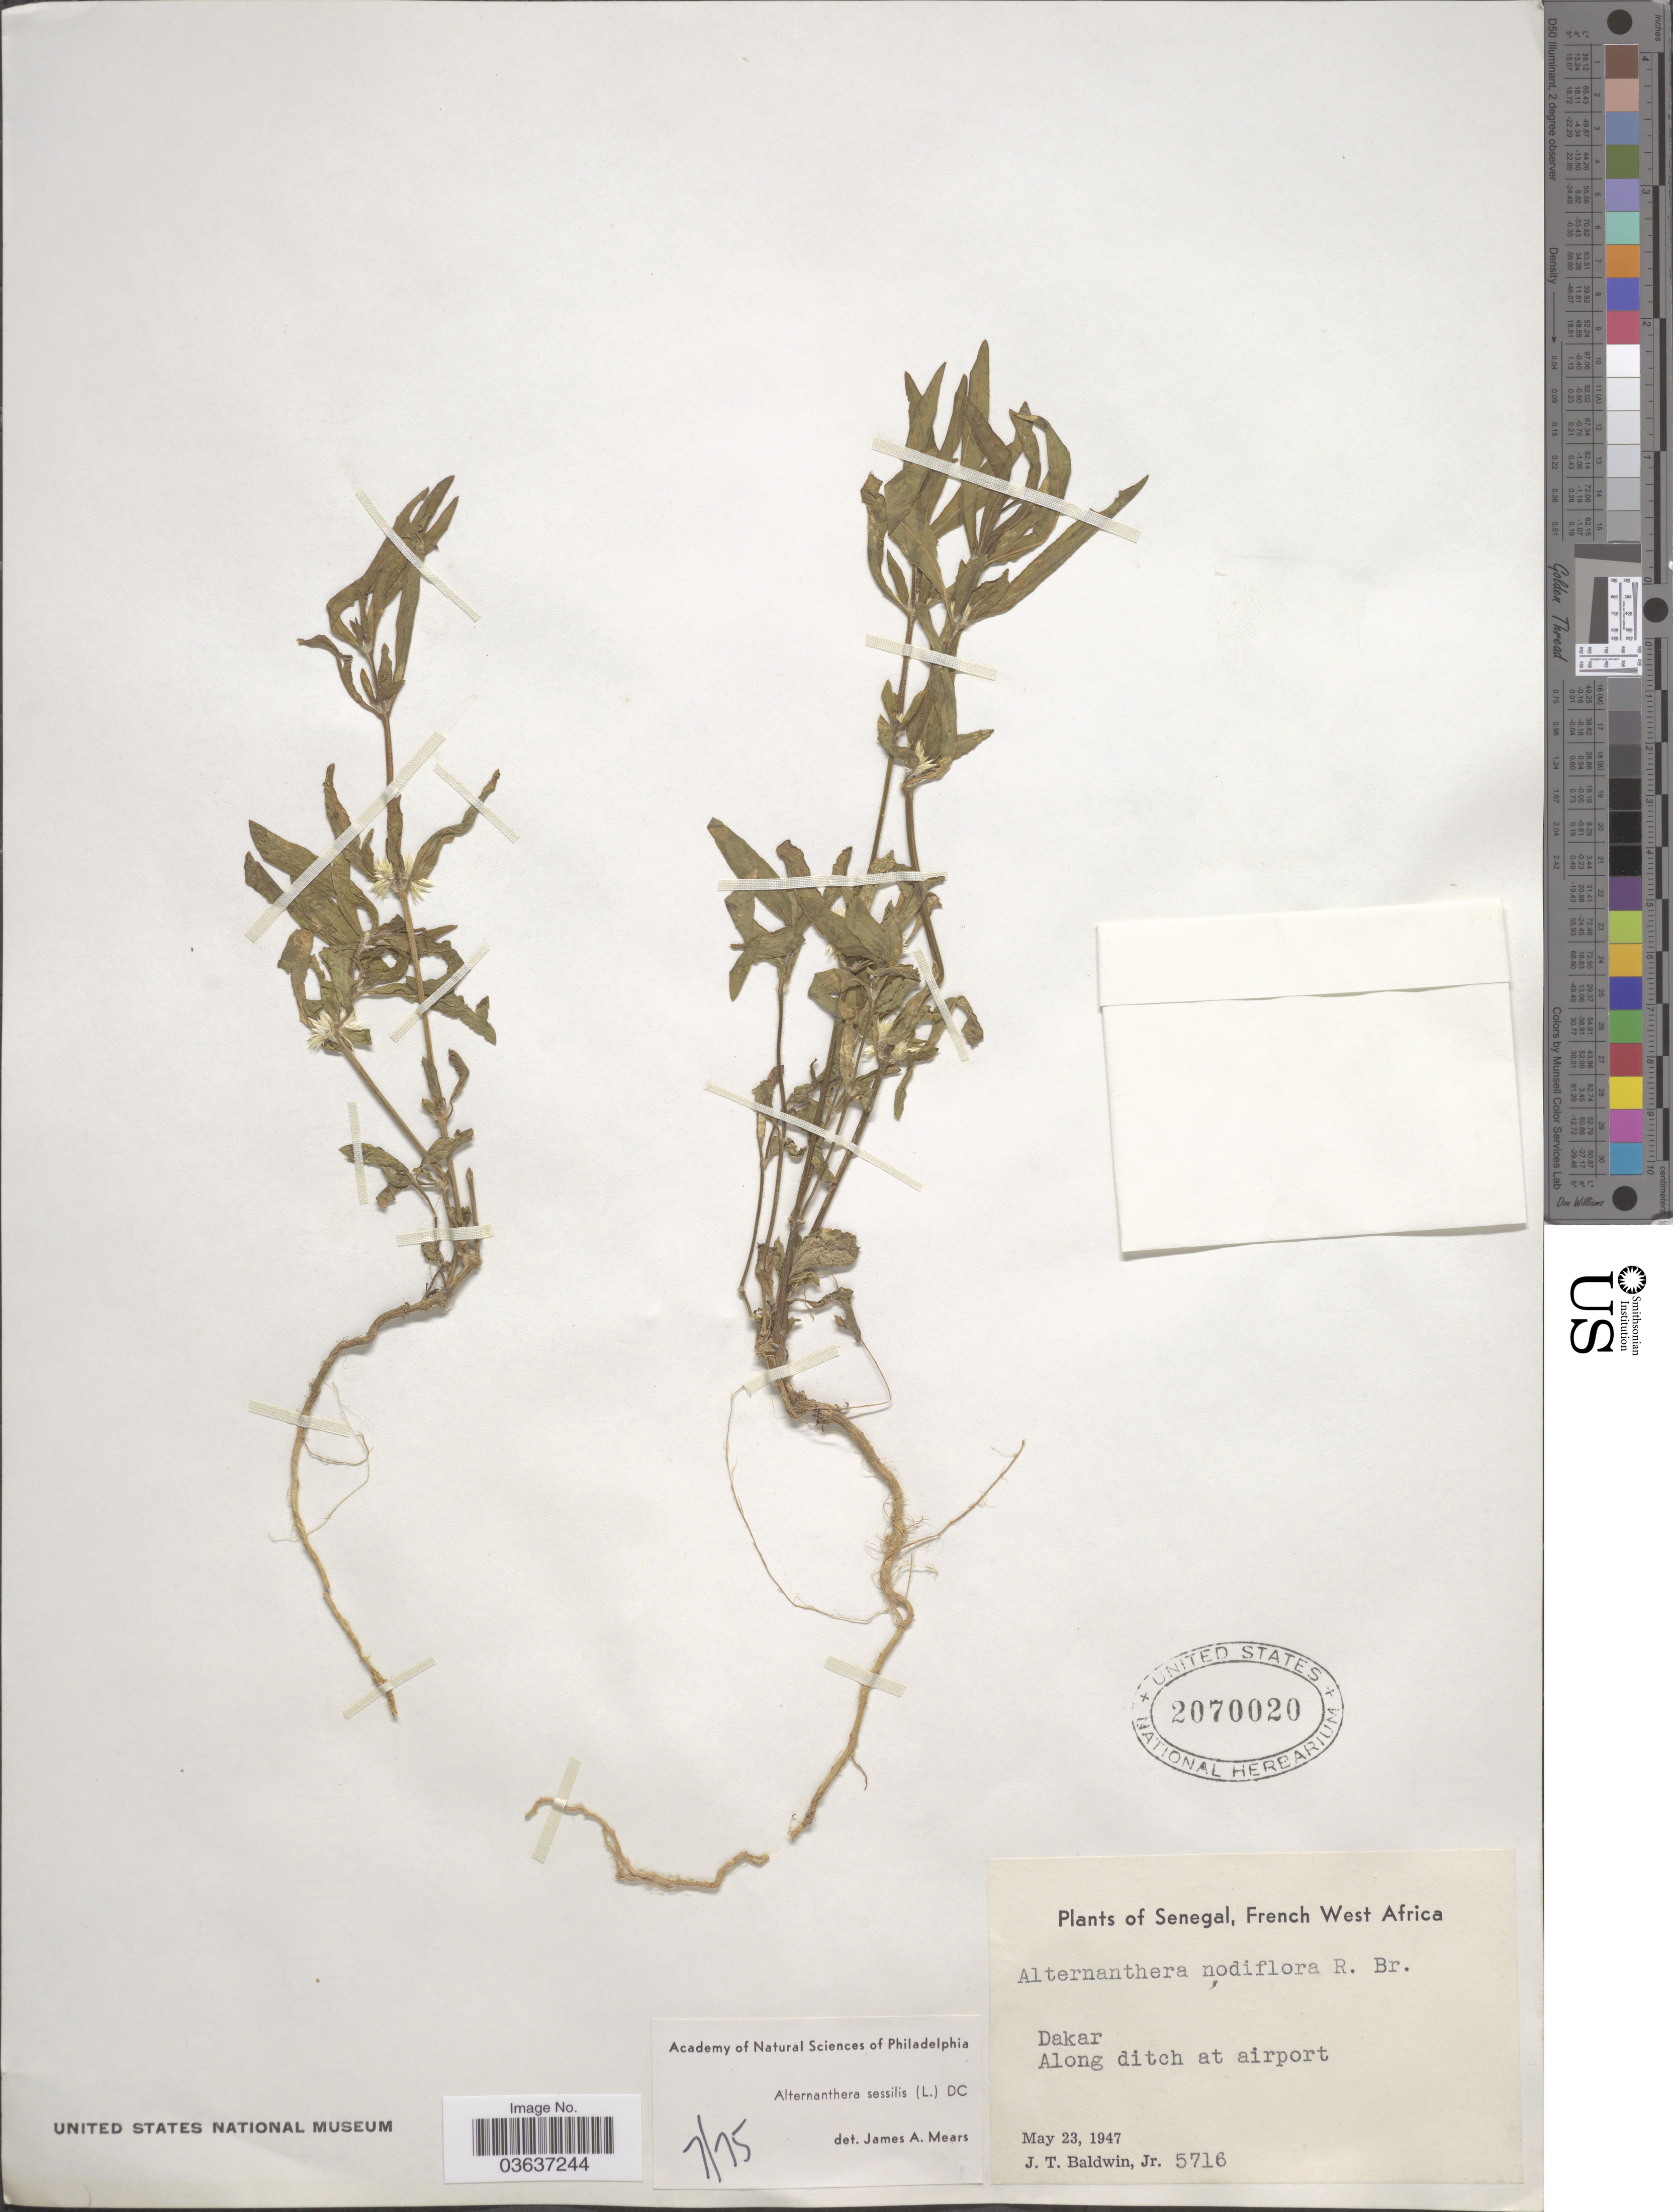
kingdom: Plantae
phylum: Tracheophyta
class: Magnoliopsida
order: Caryophyllales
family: Amaranthaceae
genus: Alternanthera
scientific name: Alternanthera sessilis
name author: (L.) DC.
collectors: J. T. Baldwin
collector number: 5716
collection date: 1947-05-23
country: Senegal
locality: French West Africa. Dakar. Along ditch at airport.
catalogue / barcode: US 2070020